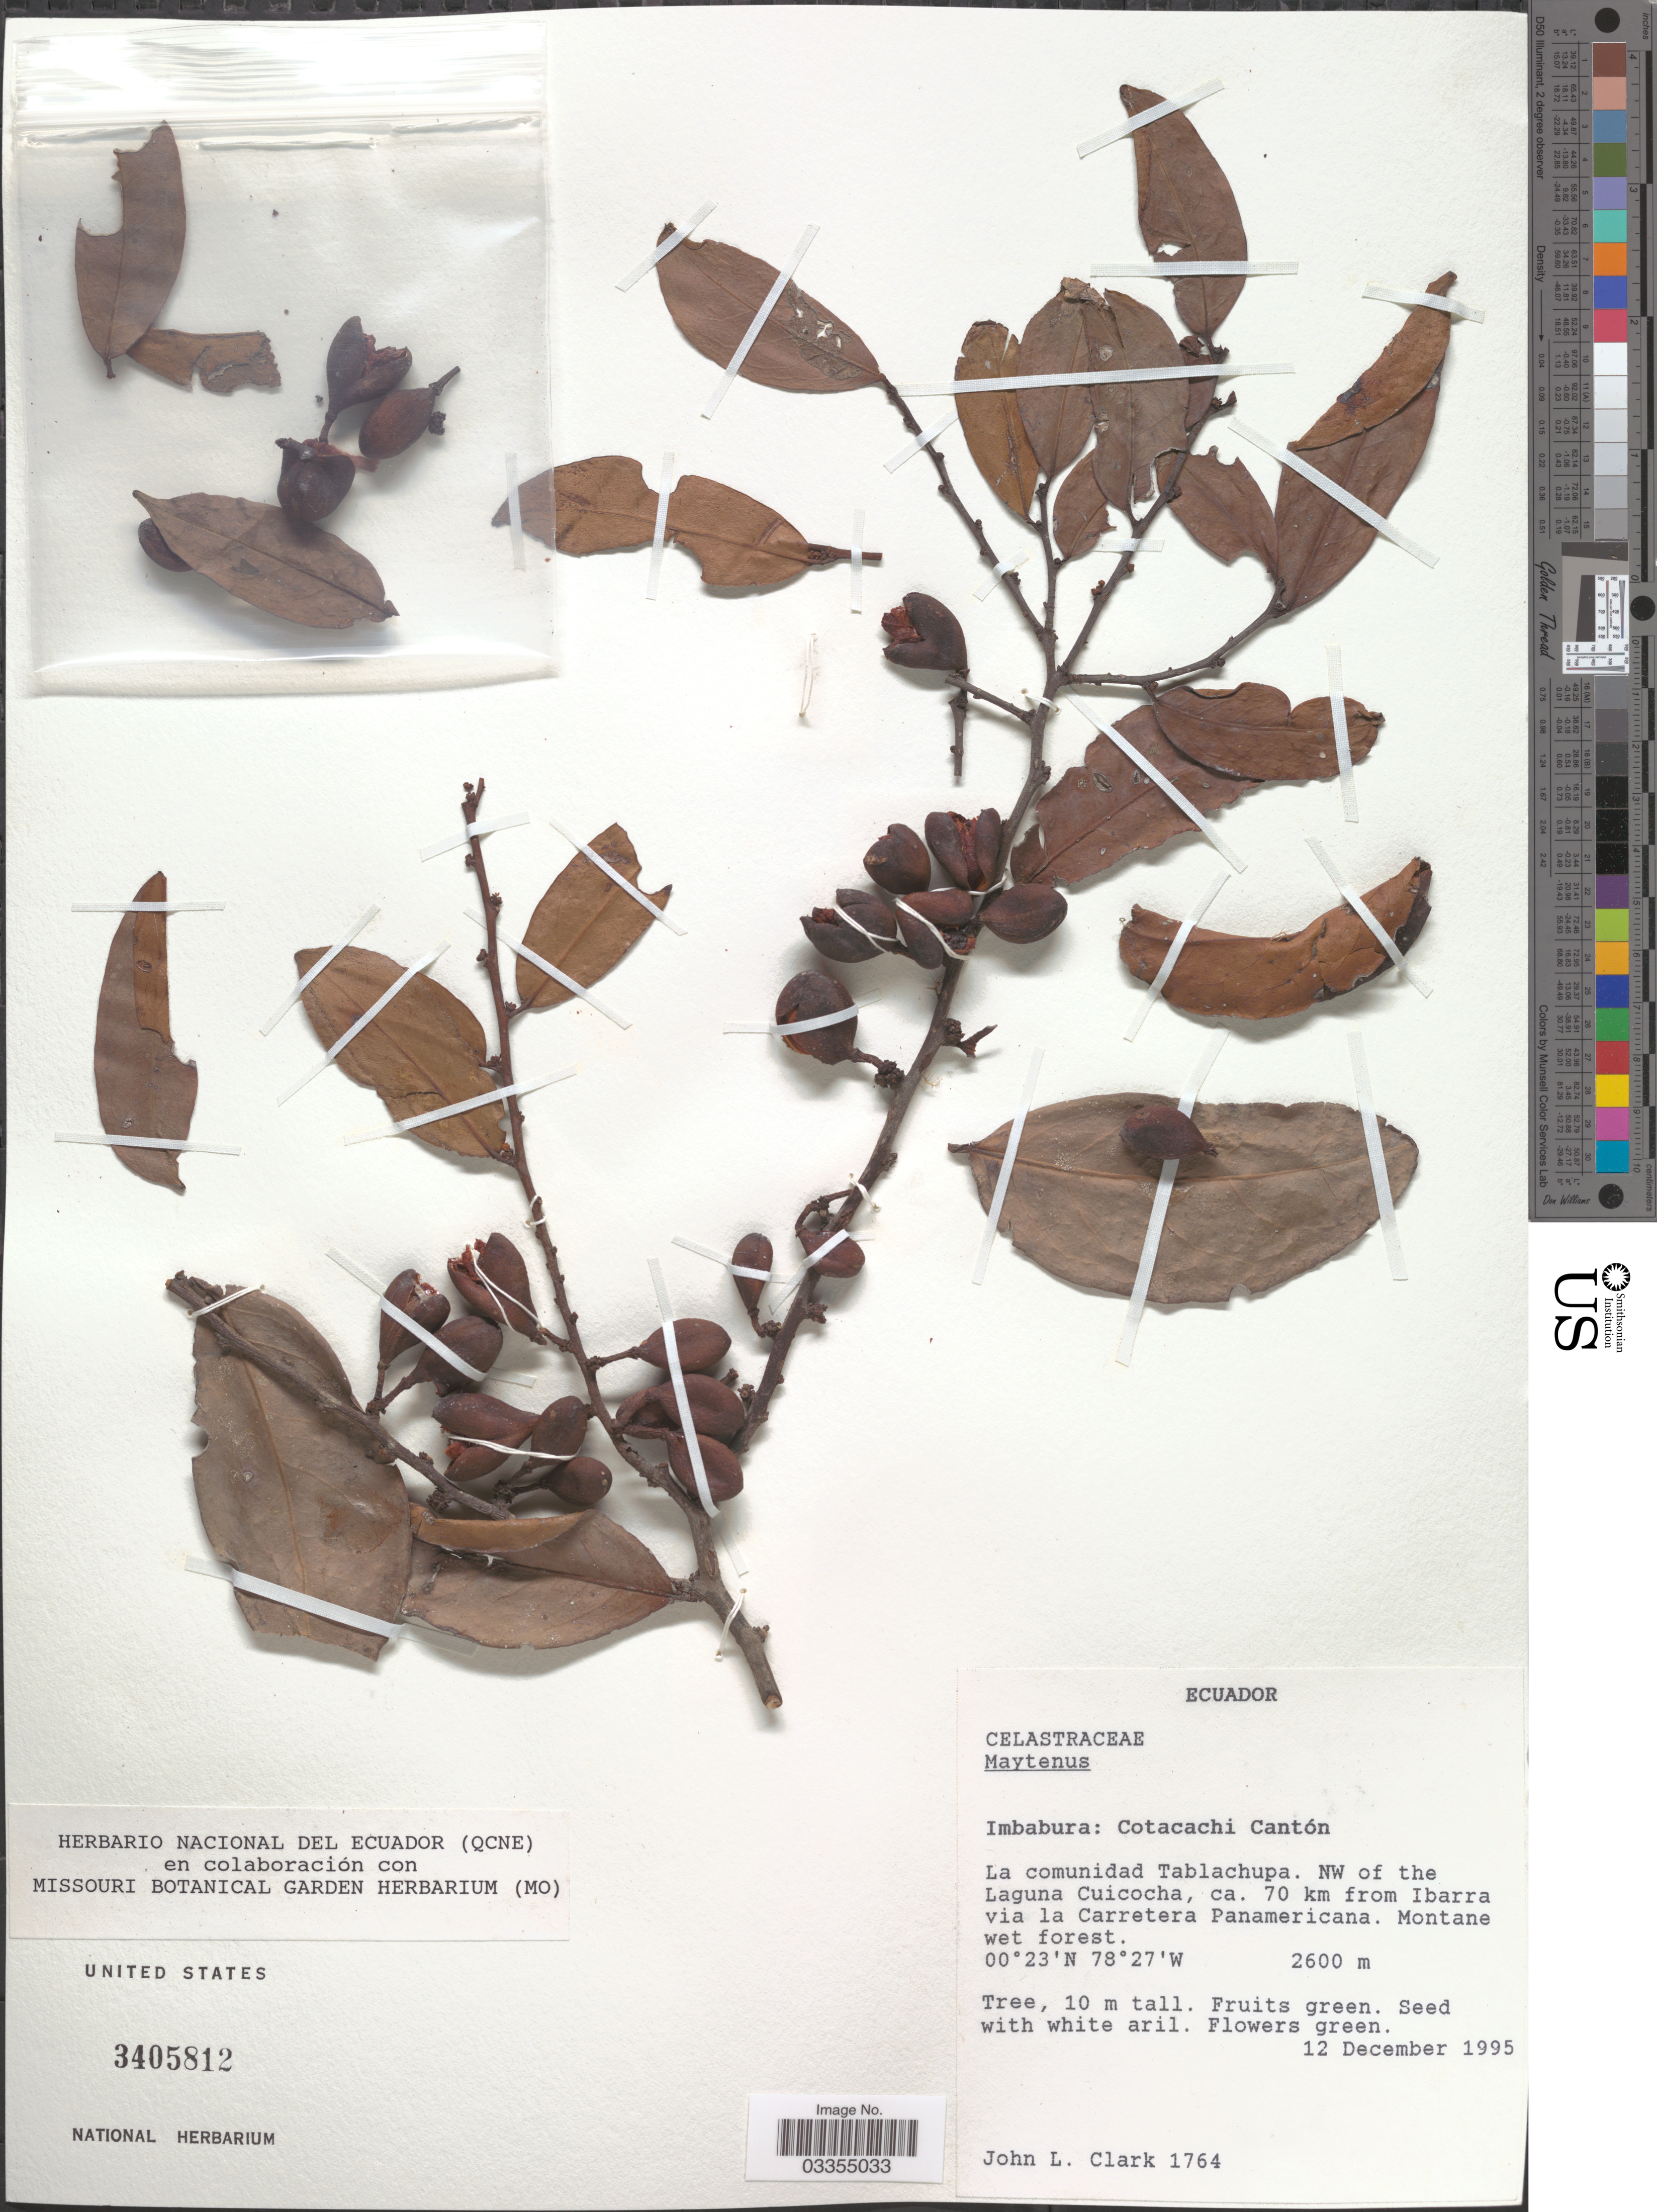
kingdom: Plantae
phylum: Tracheophyta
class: Magnoliopsida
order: Celastrales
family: Celastraceae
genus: Maytenus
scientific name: Maytenus sp.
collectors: J. L. Clark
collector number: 1764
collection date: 1995-12-12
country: Ecuador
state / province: Imbabura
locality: Cotacachi Cantón. La comunidad Tablachupa. NW of the Laguna Cuicocha, ca. 70 km from Ibarra via la Carretera Panamericana.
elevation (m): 2600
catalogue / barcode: US 3405812